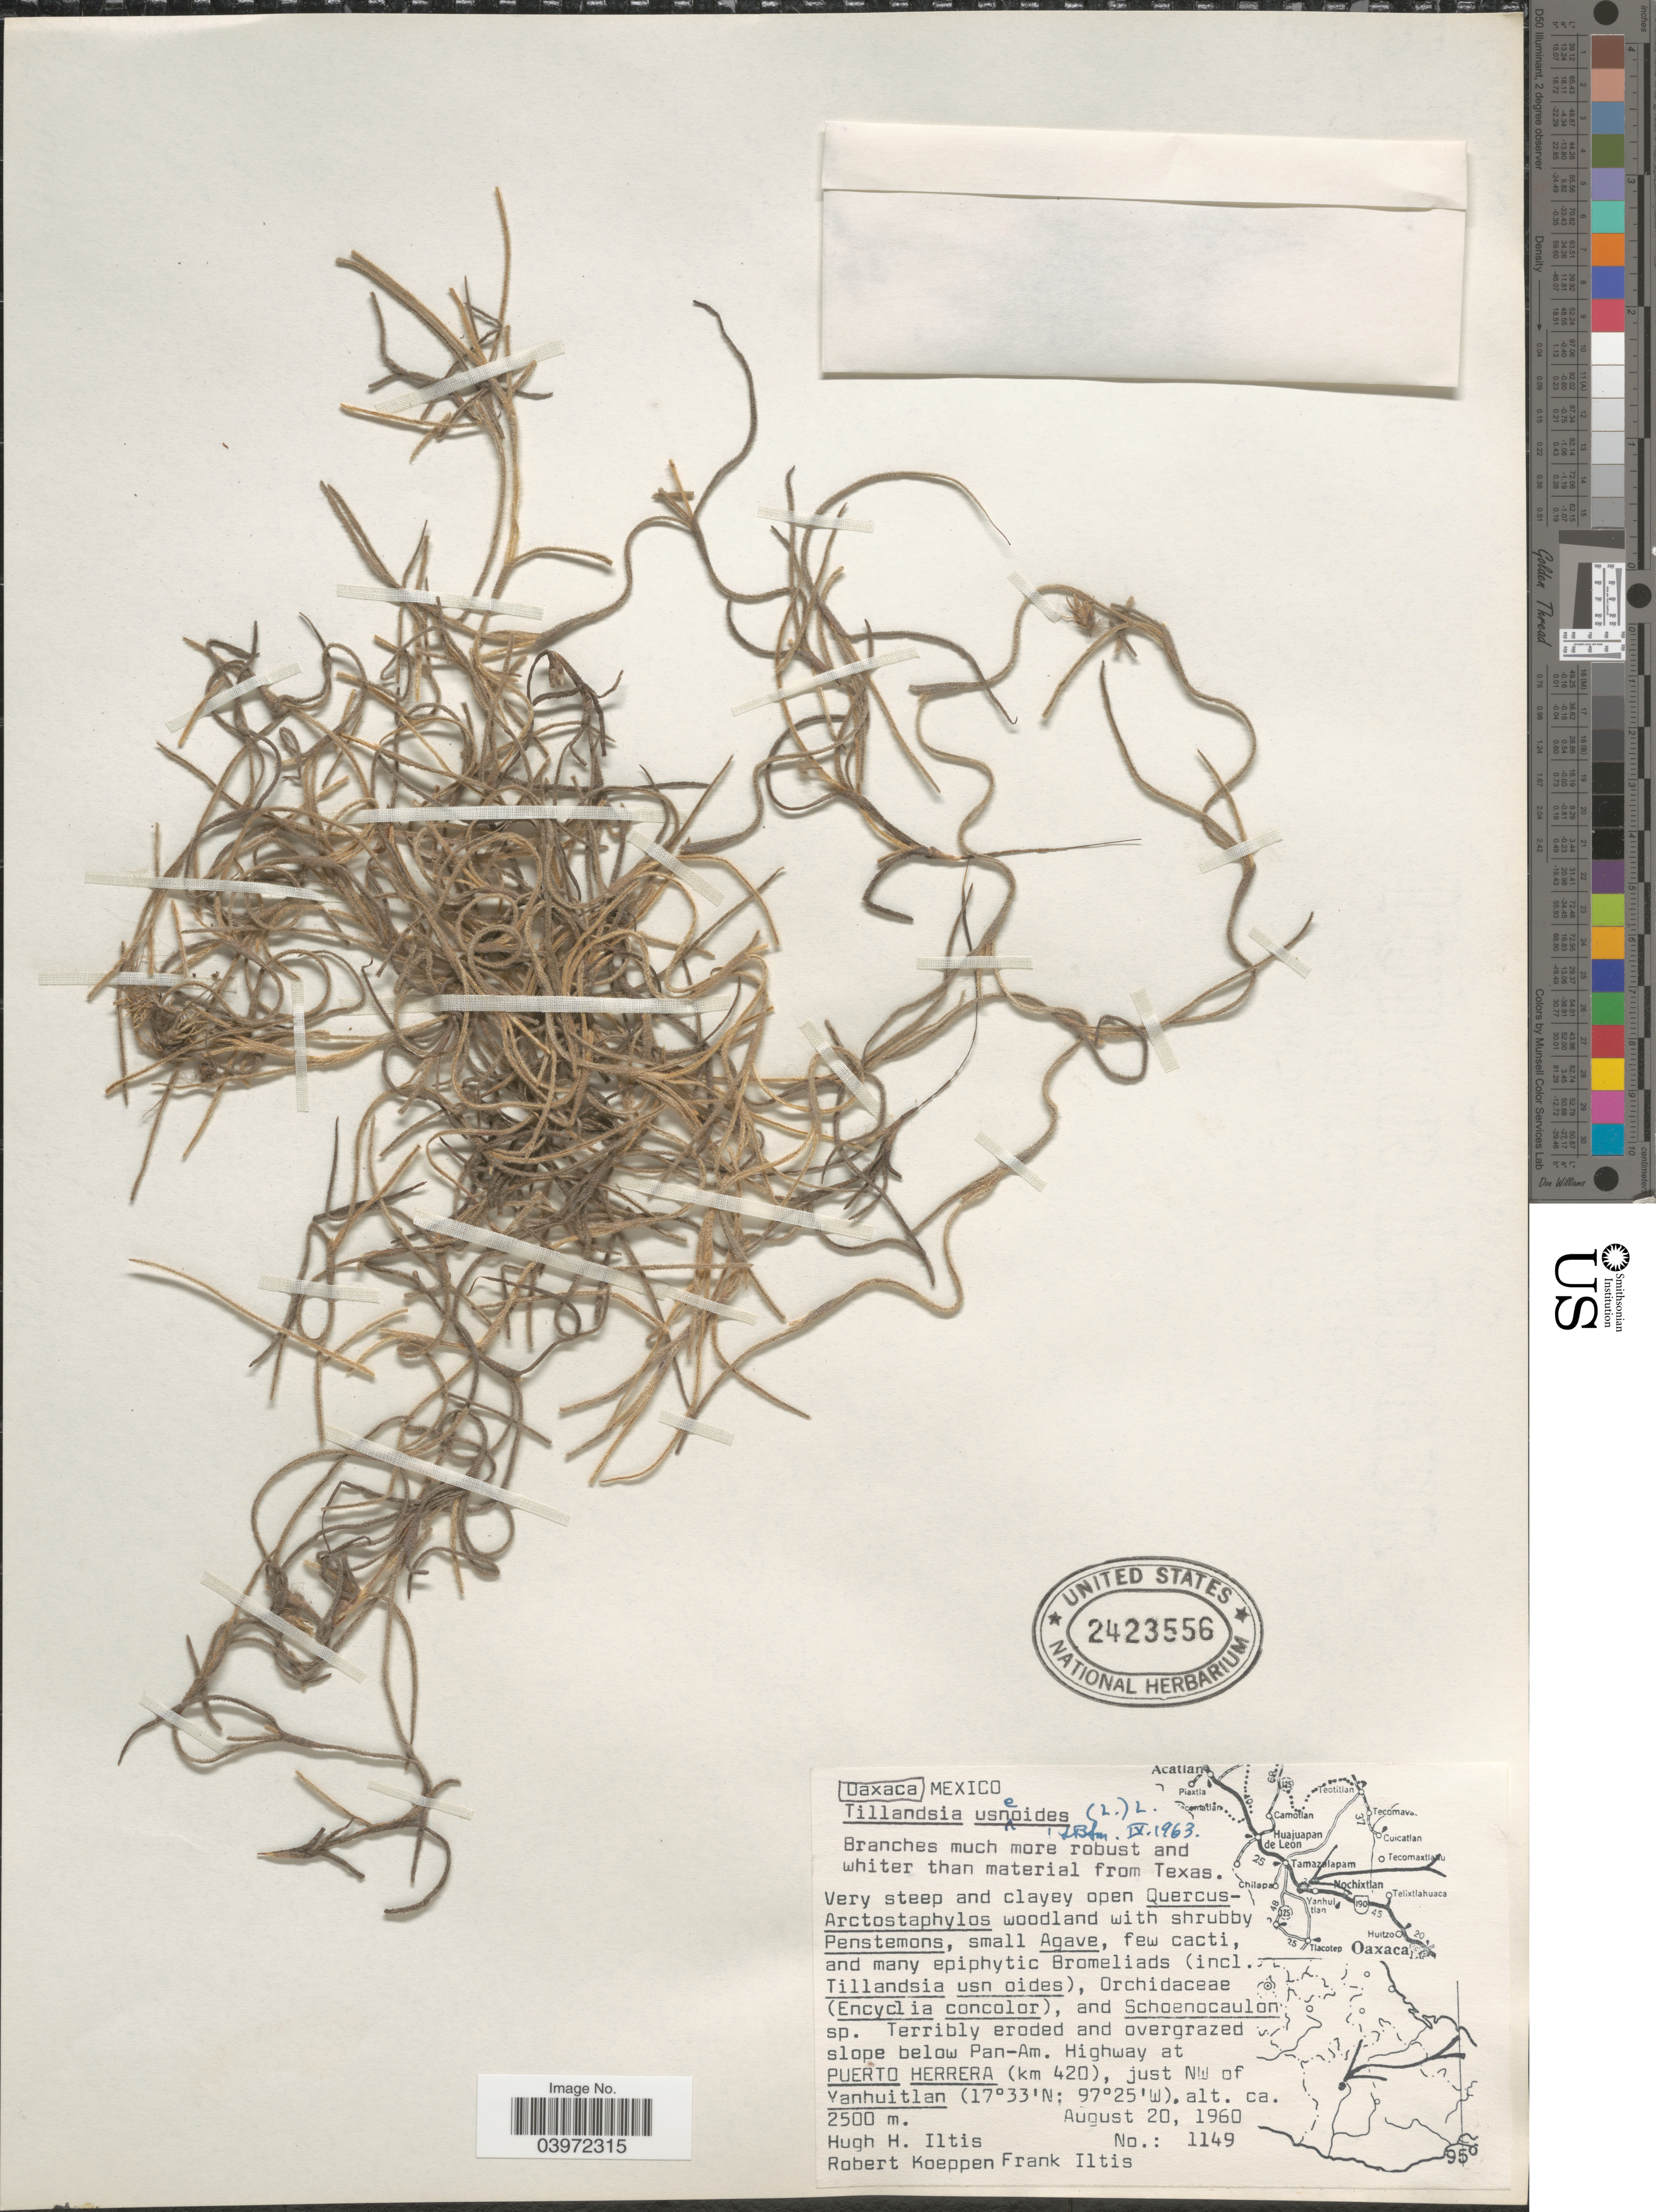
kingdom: Plantae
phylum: Tracheophyta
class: Liliopsida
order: Poales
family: Bromeliaceae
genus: Tillandsia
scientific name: Tillandsia usneoides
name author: (L.) L.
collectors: H. Iltis & R. K. Iltis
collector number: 1149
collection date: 1960-08-20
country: Mexico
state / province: Oaxaca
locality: Terribly eroded and overgrazed slope below Pan-Am. Highway at Puerto Herrera (km 420), just NW of Yanhuitlan.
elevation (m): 2500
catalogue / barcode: US 2423556